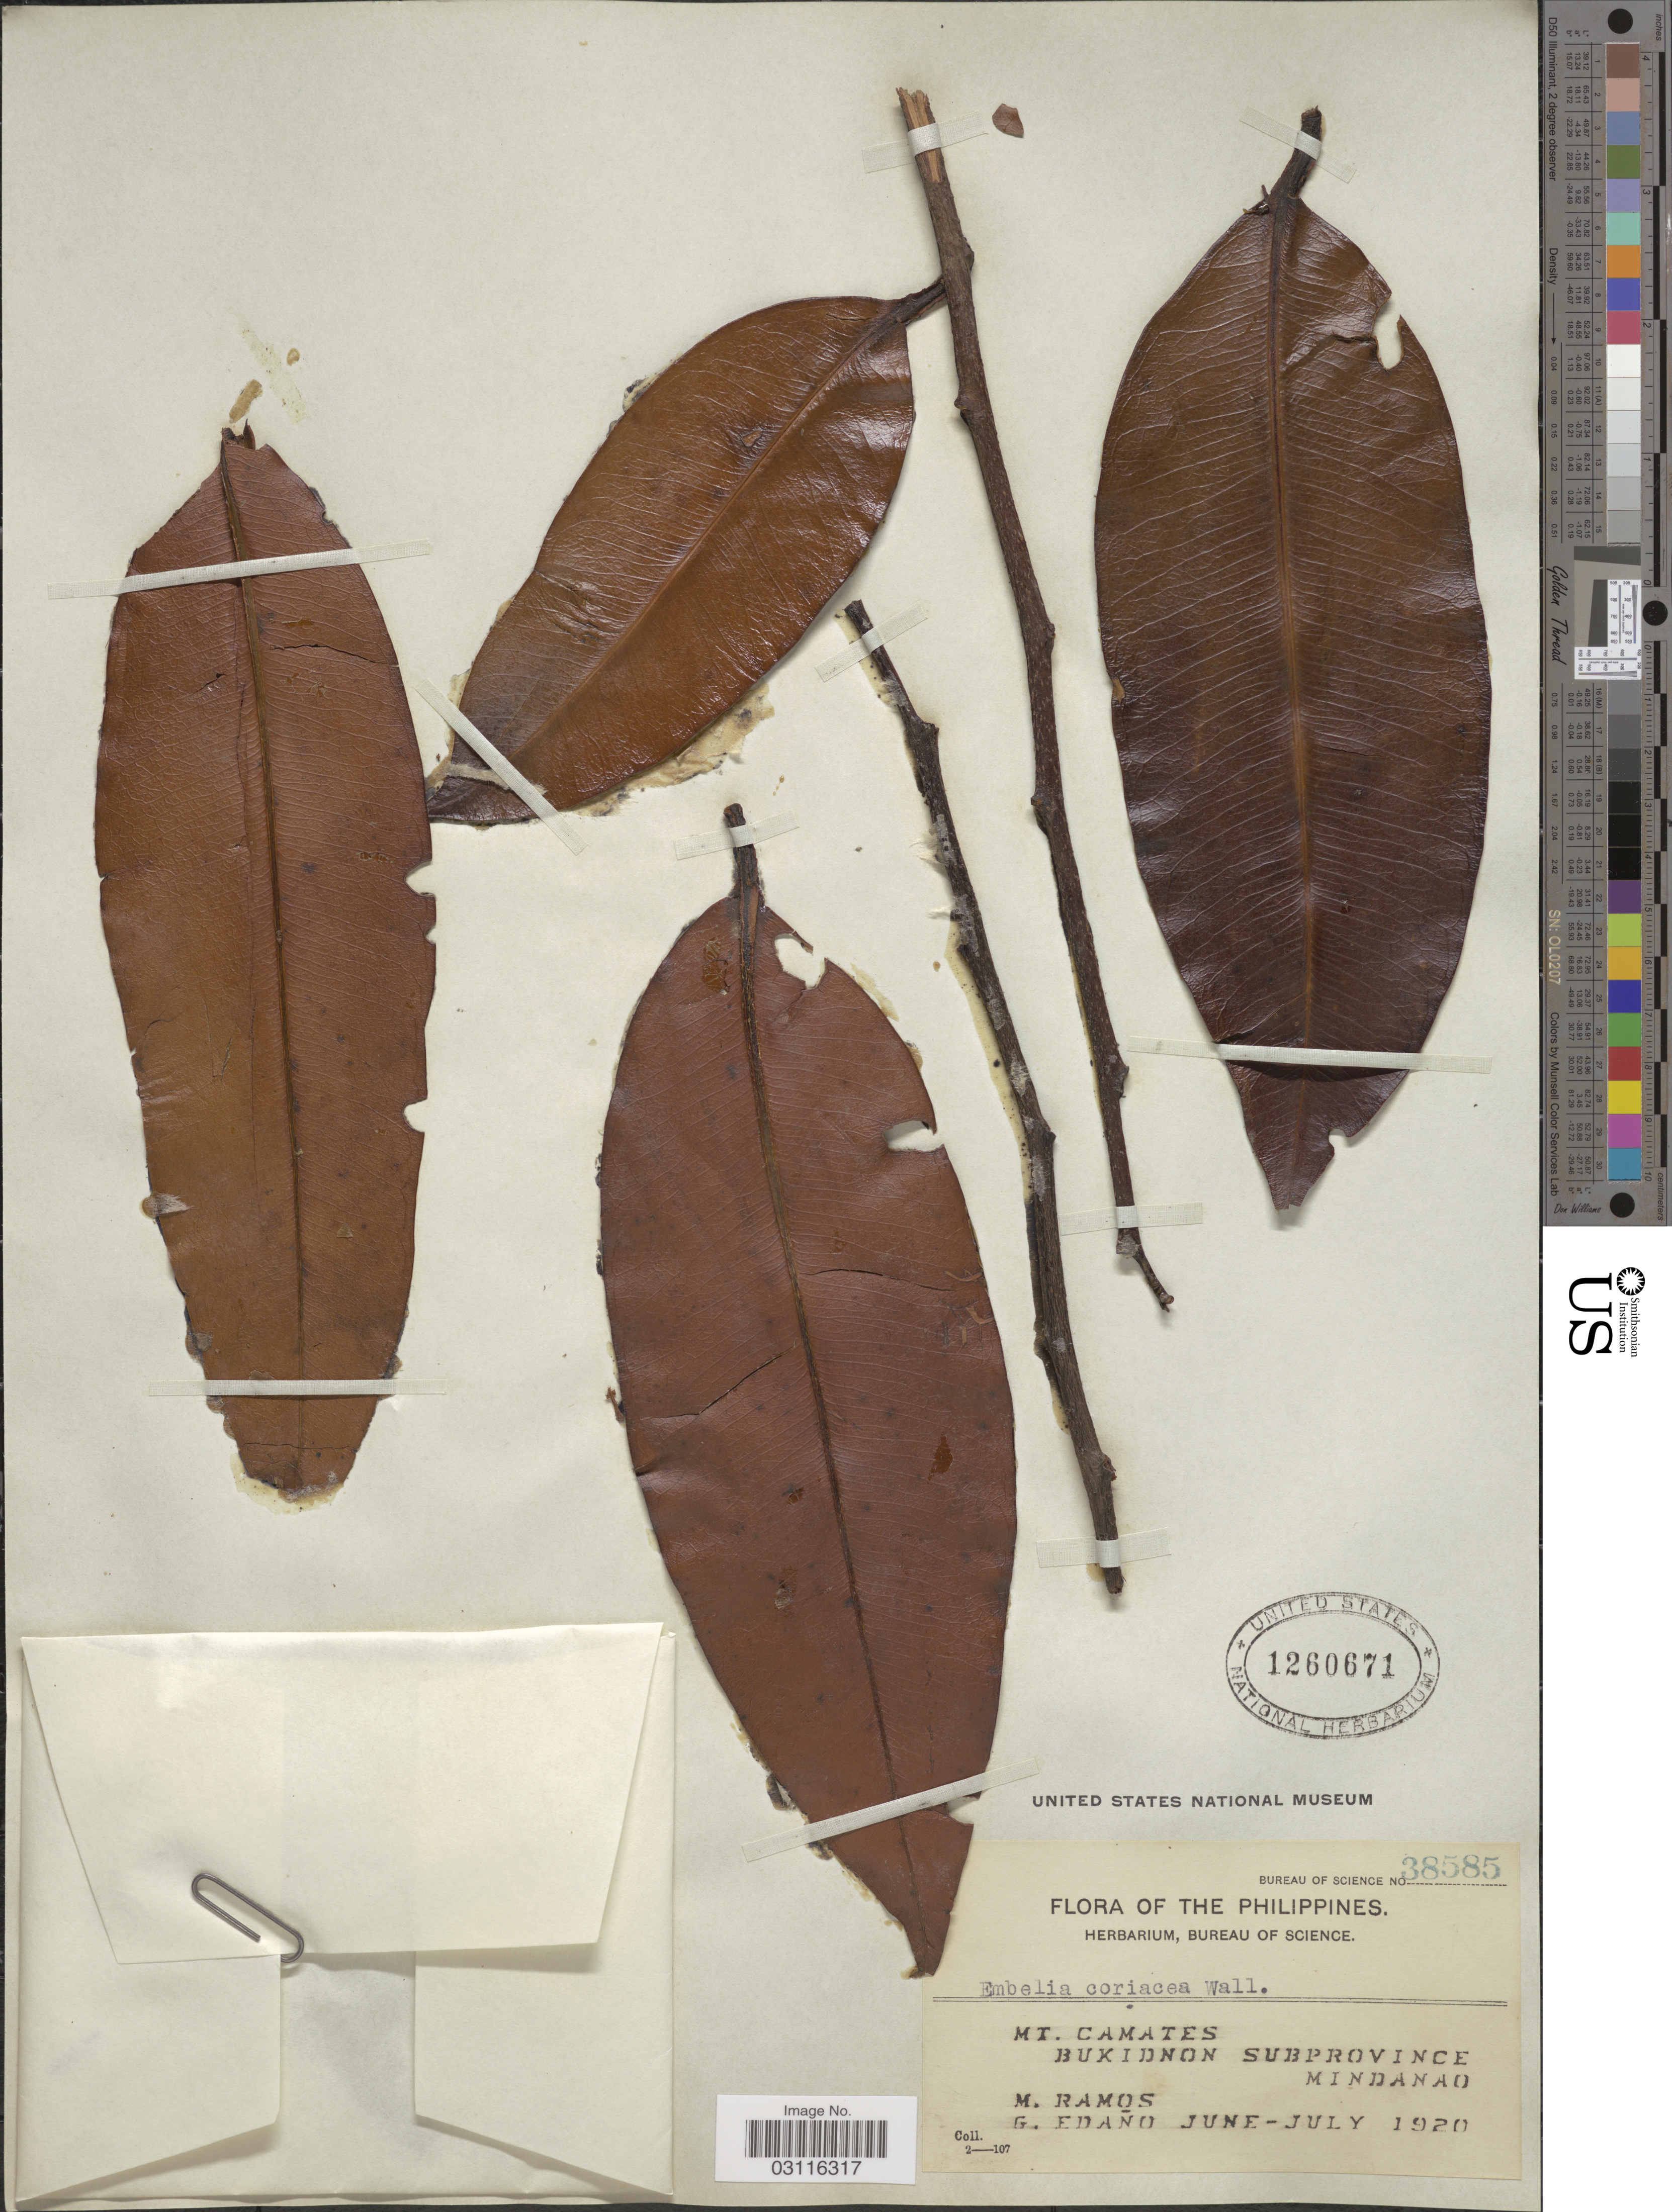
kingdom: Plantae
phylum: Tracheophyta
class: Magnoliopsida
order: Ericales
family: Primulaceae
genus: Embelia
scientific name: Embelia coriacea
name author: Wall. ex A. DC.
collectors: M. Ramos & G. Edaño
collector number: Bureau of Science 38585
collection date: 1920-06/1920-07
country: Philippines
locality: Mt. Camates. Bukidnon Subprovince. Mindanao.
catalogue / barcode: US 1260671